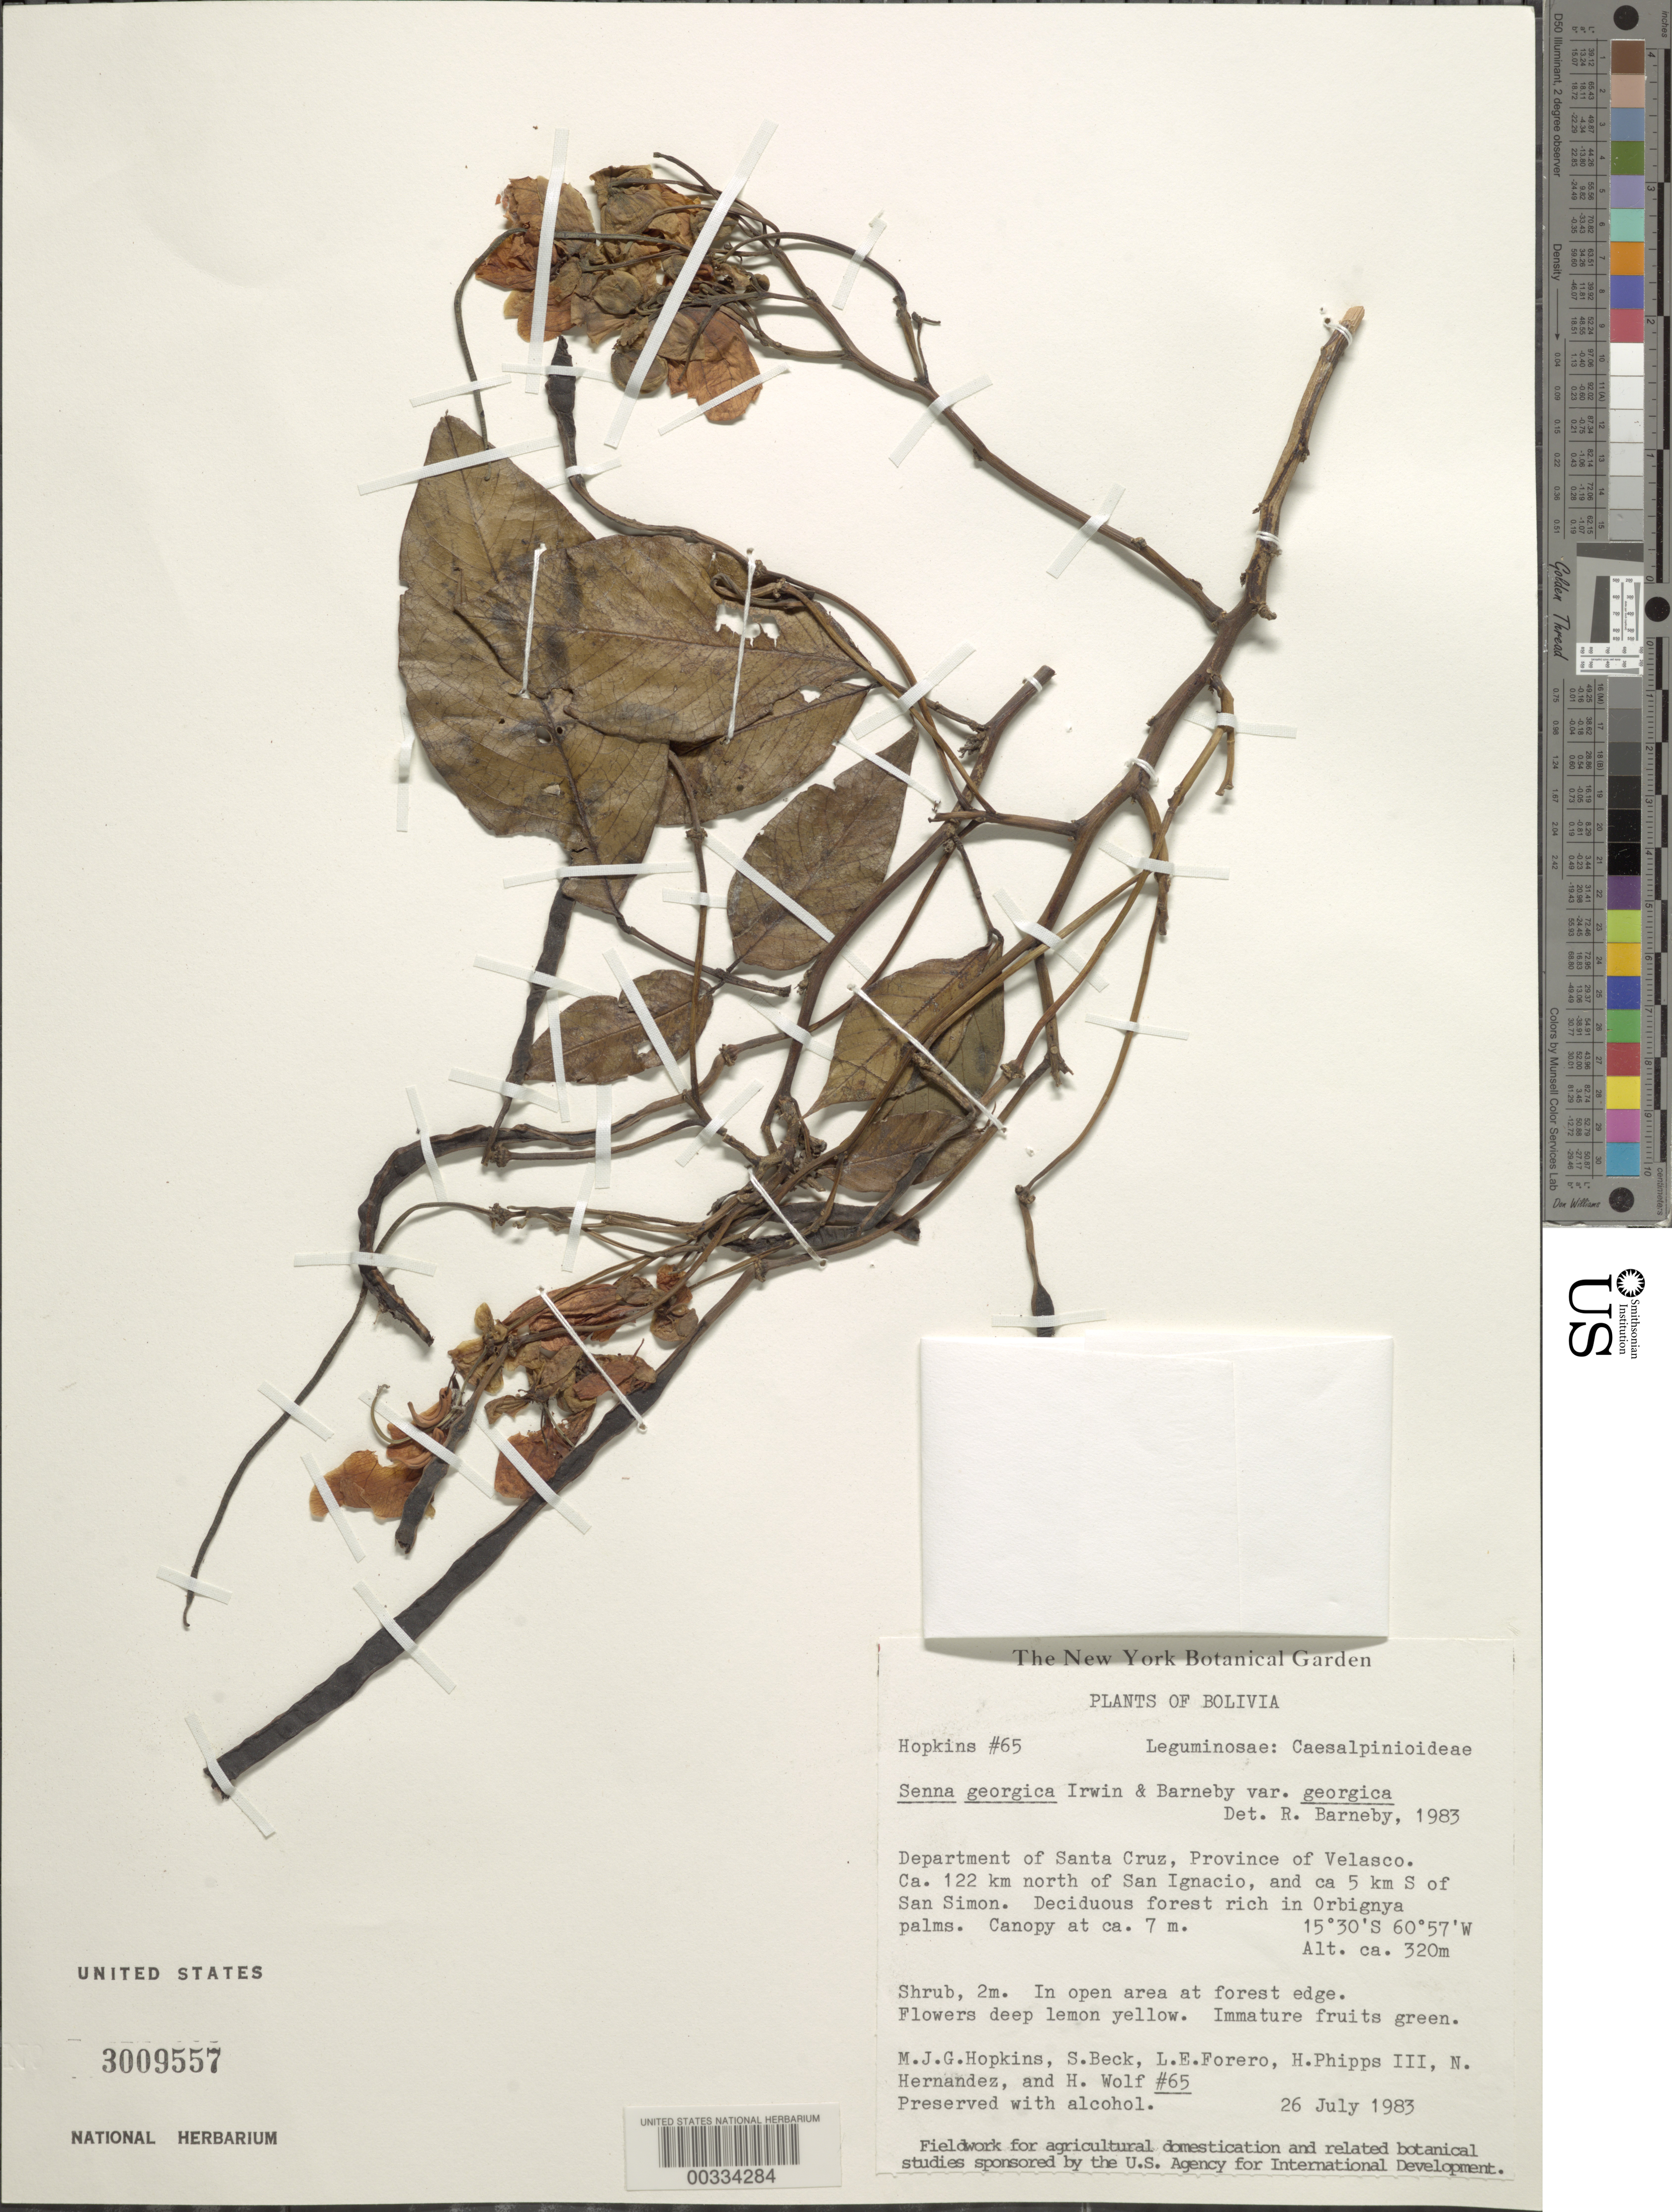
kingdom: Plantae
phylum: Tracheophyta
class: Magnoliopsida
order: Fabales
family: Fabaceae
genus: Senna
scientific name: Senna georgica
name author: H.S. Irwin & Barneby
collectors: M. J. G. Hopkins, L. E. Forero, H. Phipps, N. Hernandez, S. G. Beck & H. Wolf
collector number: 65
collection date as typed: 26 Jul 1983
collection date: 1983-07-26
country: Bolivia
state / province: Santa Cruz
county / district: Velasco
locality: Ca 122 km N of San Ignacio and ca 5 km S of San Simon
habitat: Open area at forest edge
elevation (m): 320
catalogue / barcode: US 3009557